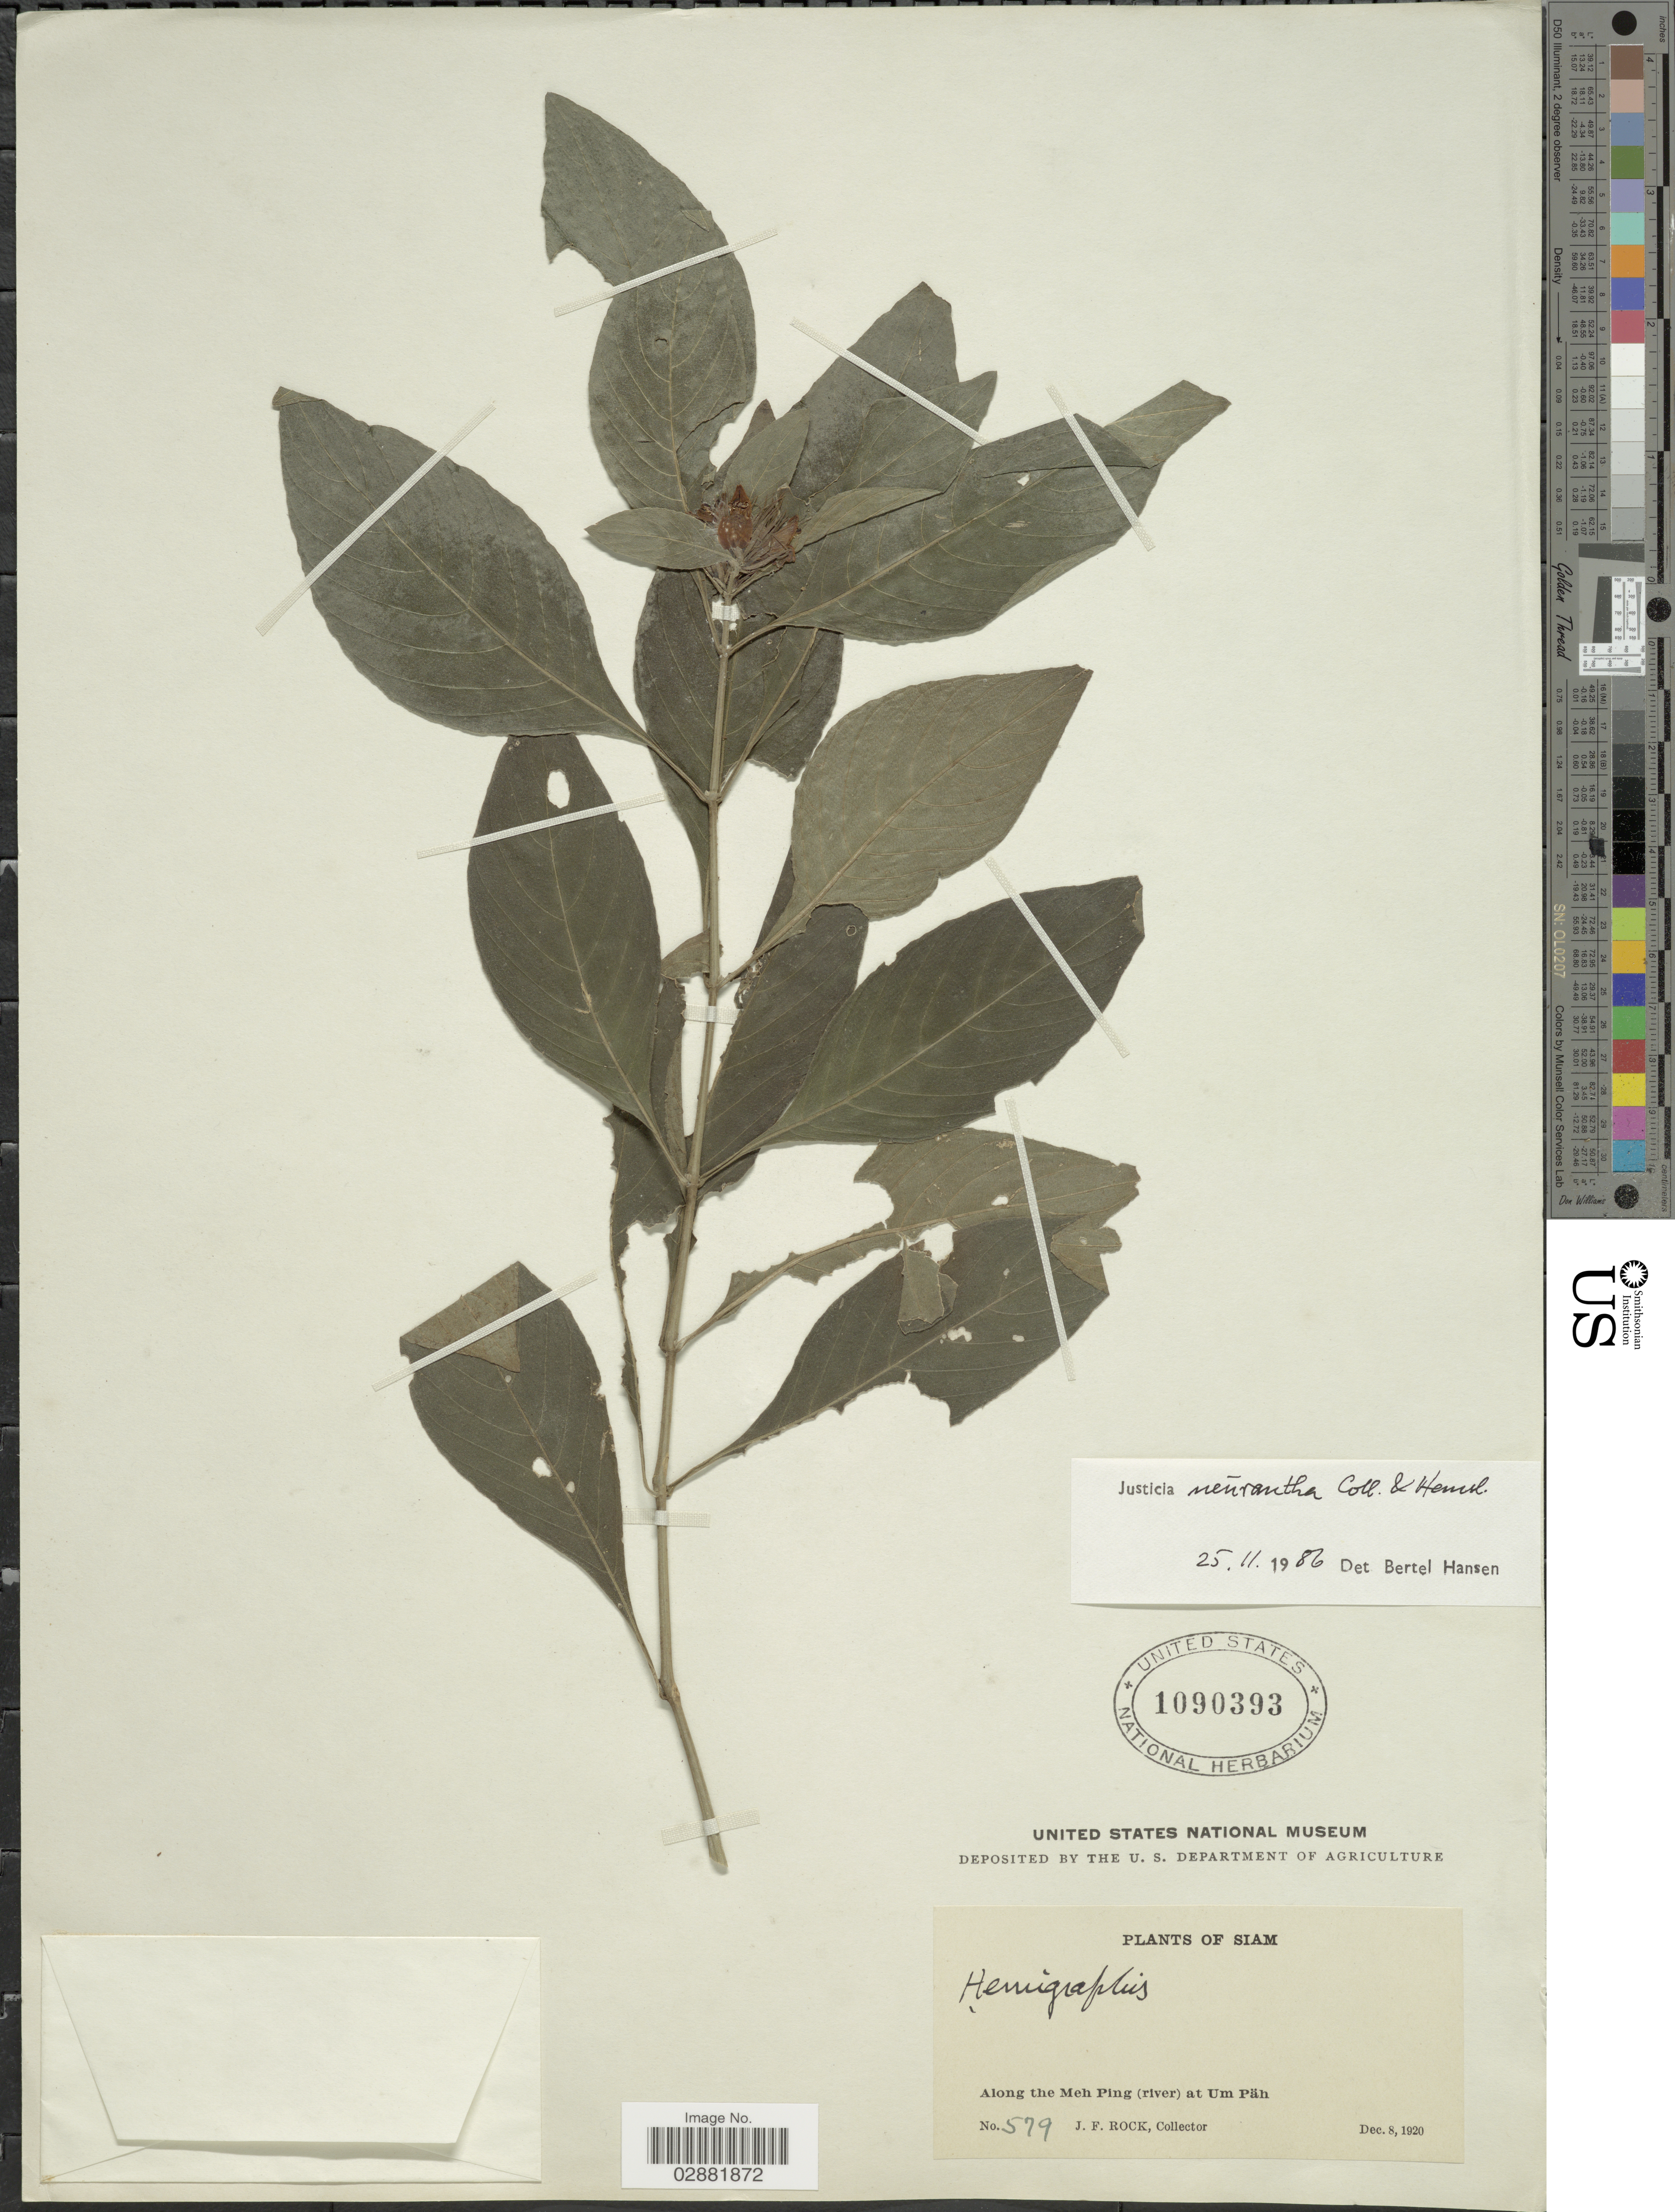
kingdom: Plantae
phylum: Tracheophyta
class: Magnoliopsida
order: Lamiales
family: Acanthaceae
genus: Justicia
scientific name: Justicia neurantha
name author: Collett & Hemsl.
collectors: J. Rock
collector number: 579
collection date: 1920-12-08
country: Thailand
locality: Siam, Along the Meh Ping (river) at Um Päh.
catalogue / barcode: US 1090393